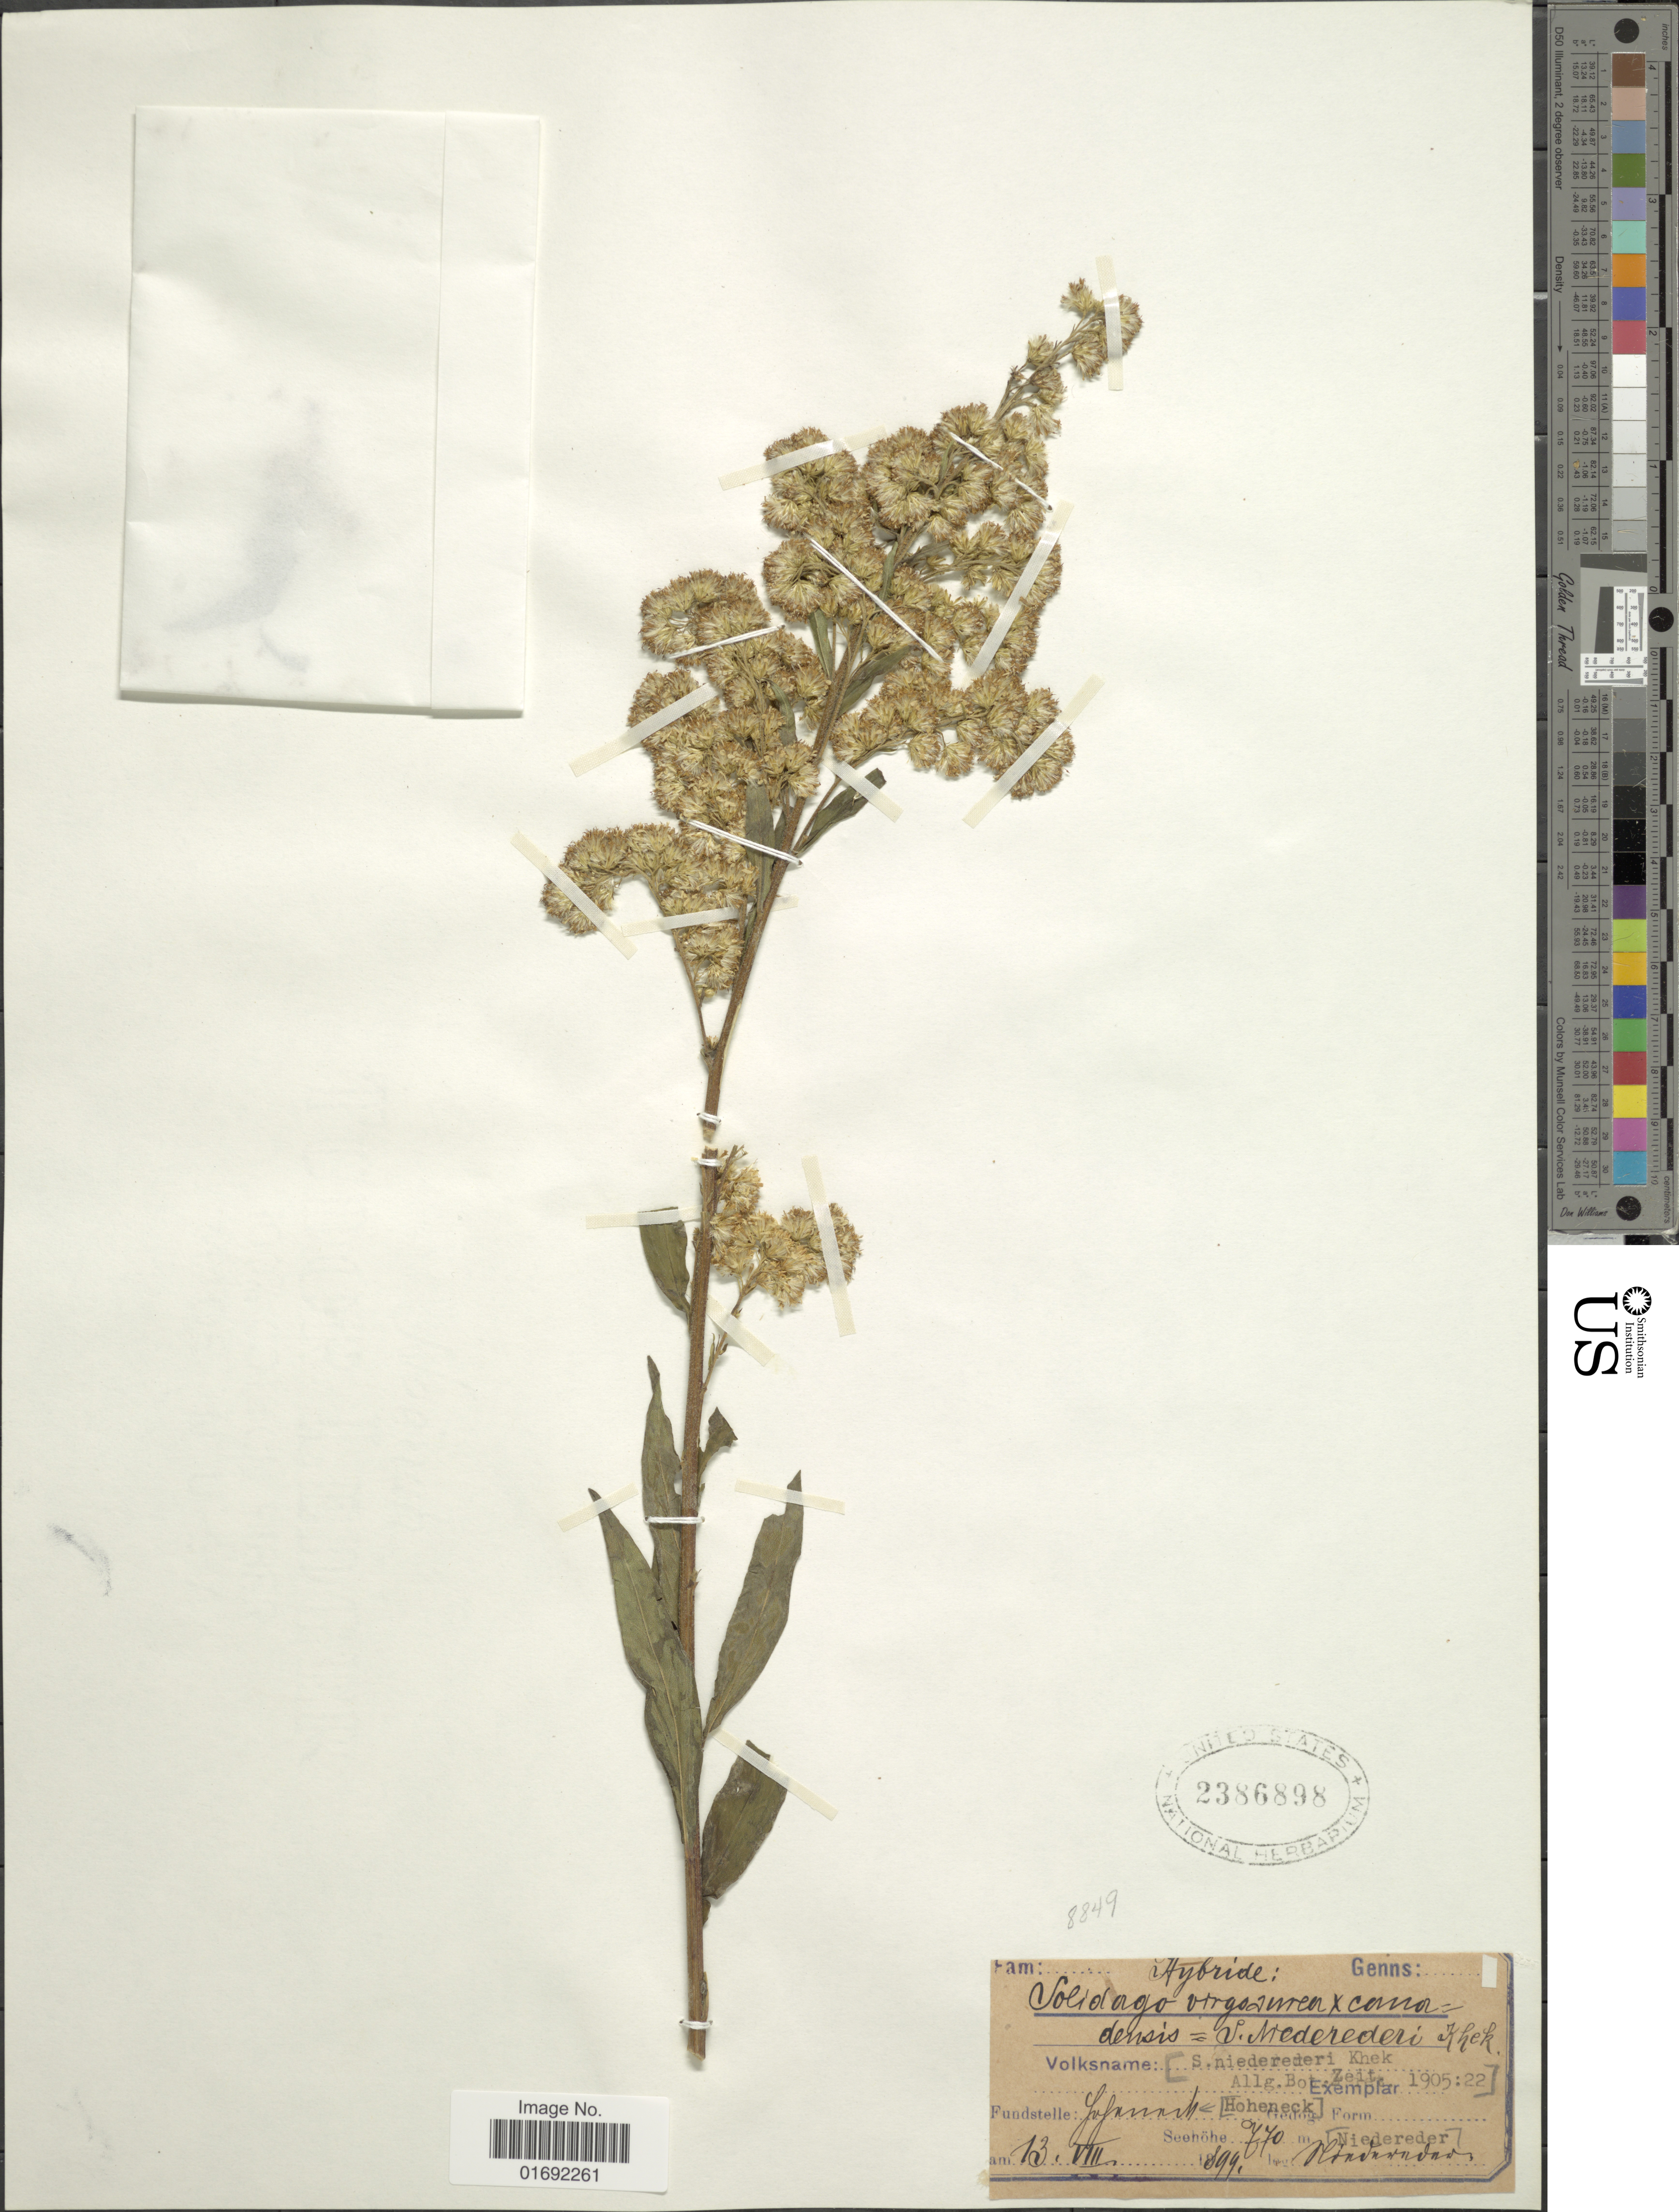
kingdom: Plantae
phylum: Tracheophyta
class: Magnoliopsida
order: Asterales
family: Asteraceae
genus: Solidago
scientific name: Solidago x niederederi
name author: Khek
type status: Possible Type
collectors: F. Niedereder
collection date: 1899-08-13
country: Austria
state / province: Steiermark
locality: Yogamack, Hoheneck [interpreted] [unsure placement]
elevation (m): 770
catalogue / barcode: US 2386898